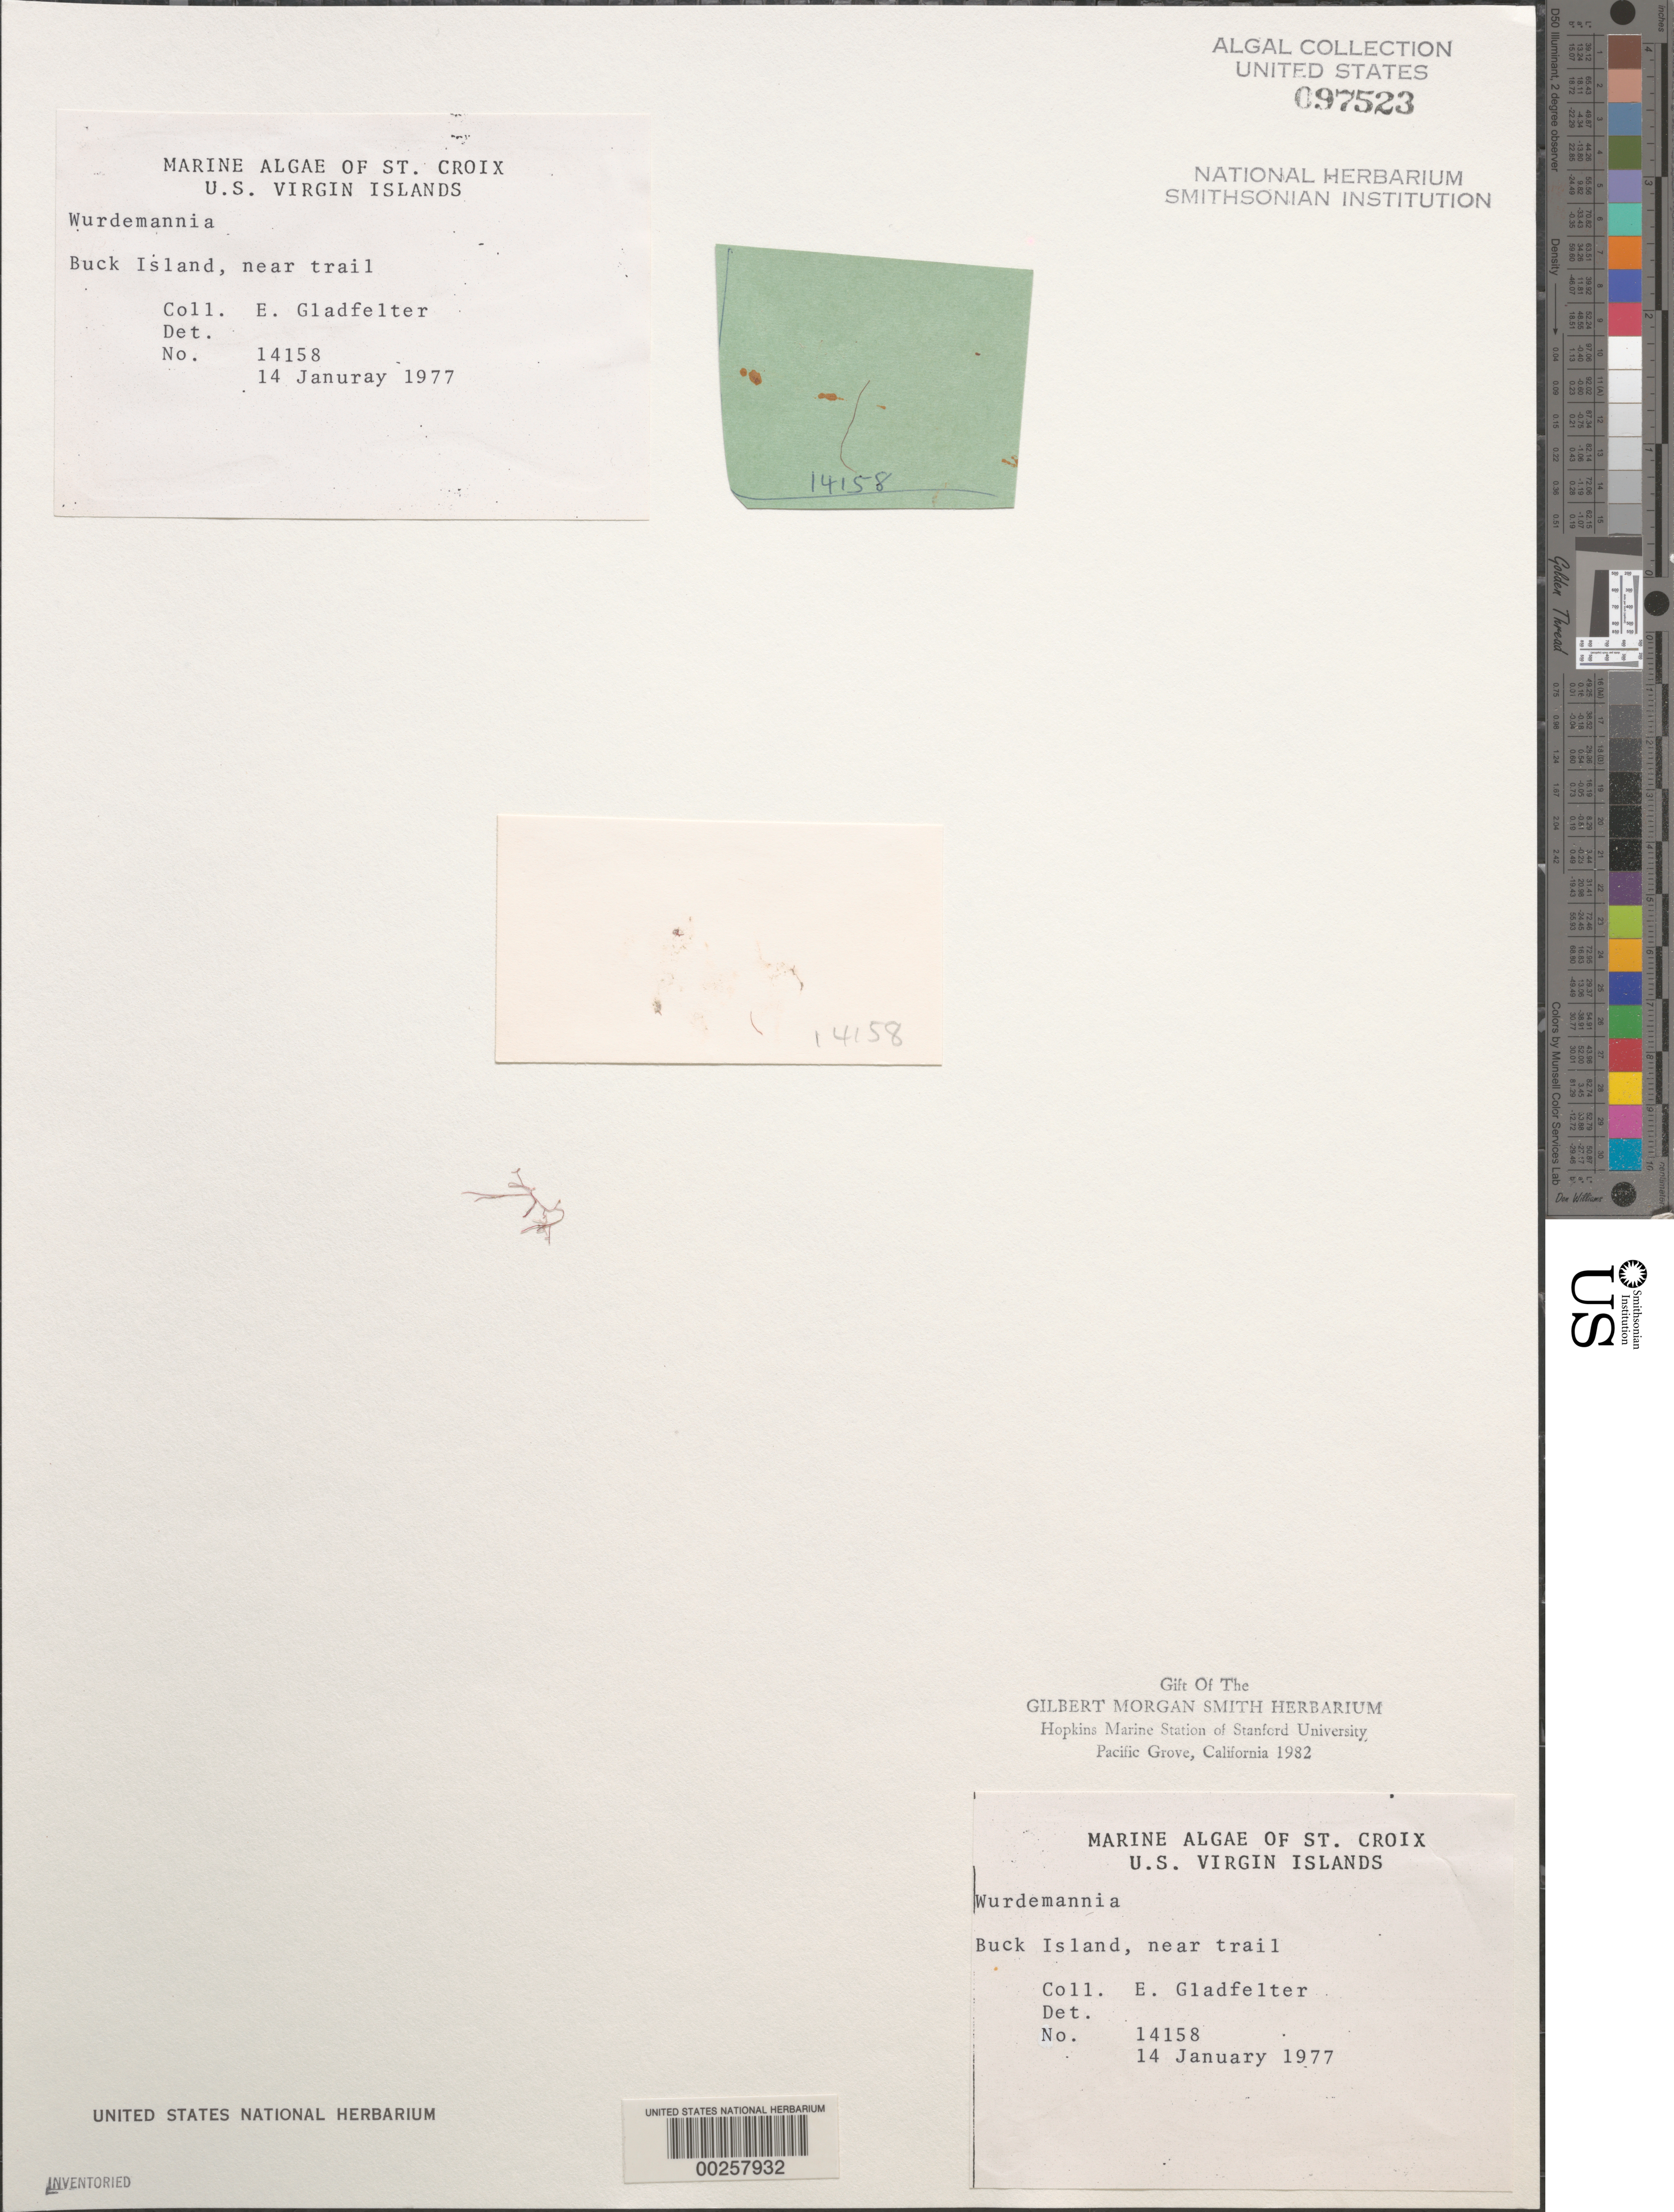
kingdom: Plantae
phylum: Rhodophyta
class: Florideophyceae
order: Gigartinales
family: Solieriaceae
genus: Wurdemannia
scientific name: Wurdemannia sp.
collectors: E. Gladfelter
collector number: IAA 14158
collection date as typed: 14 Jan 1977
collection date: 1977-01-14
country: U.S. Virgin Islands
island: St. Croix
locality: Buck Island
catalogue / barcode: US 97523